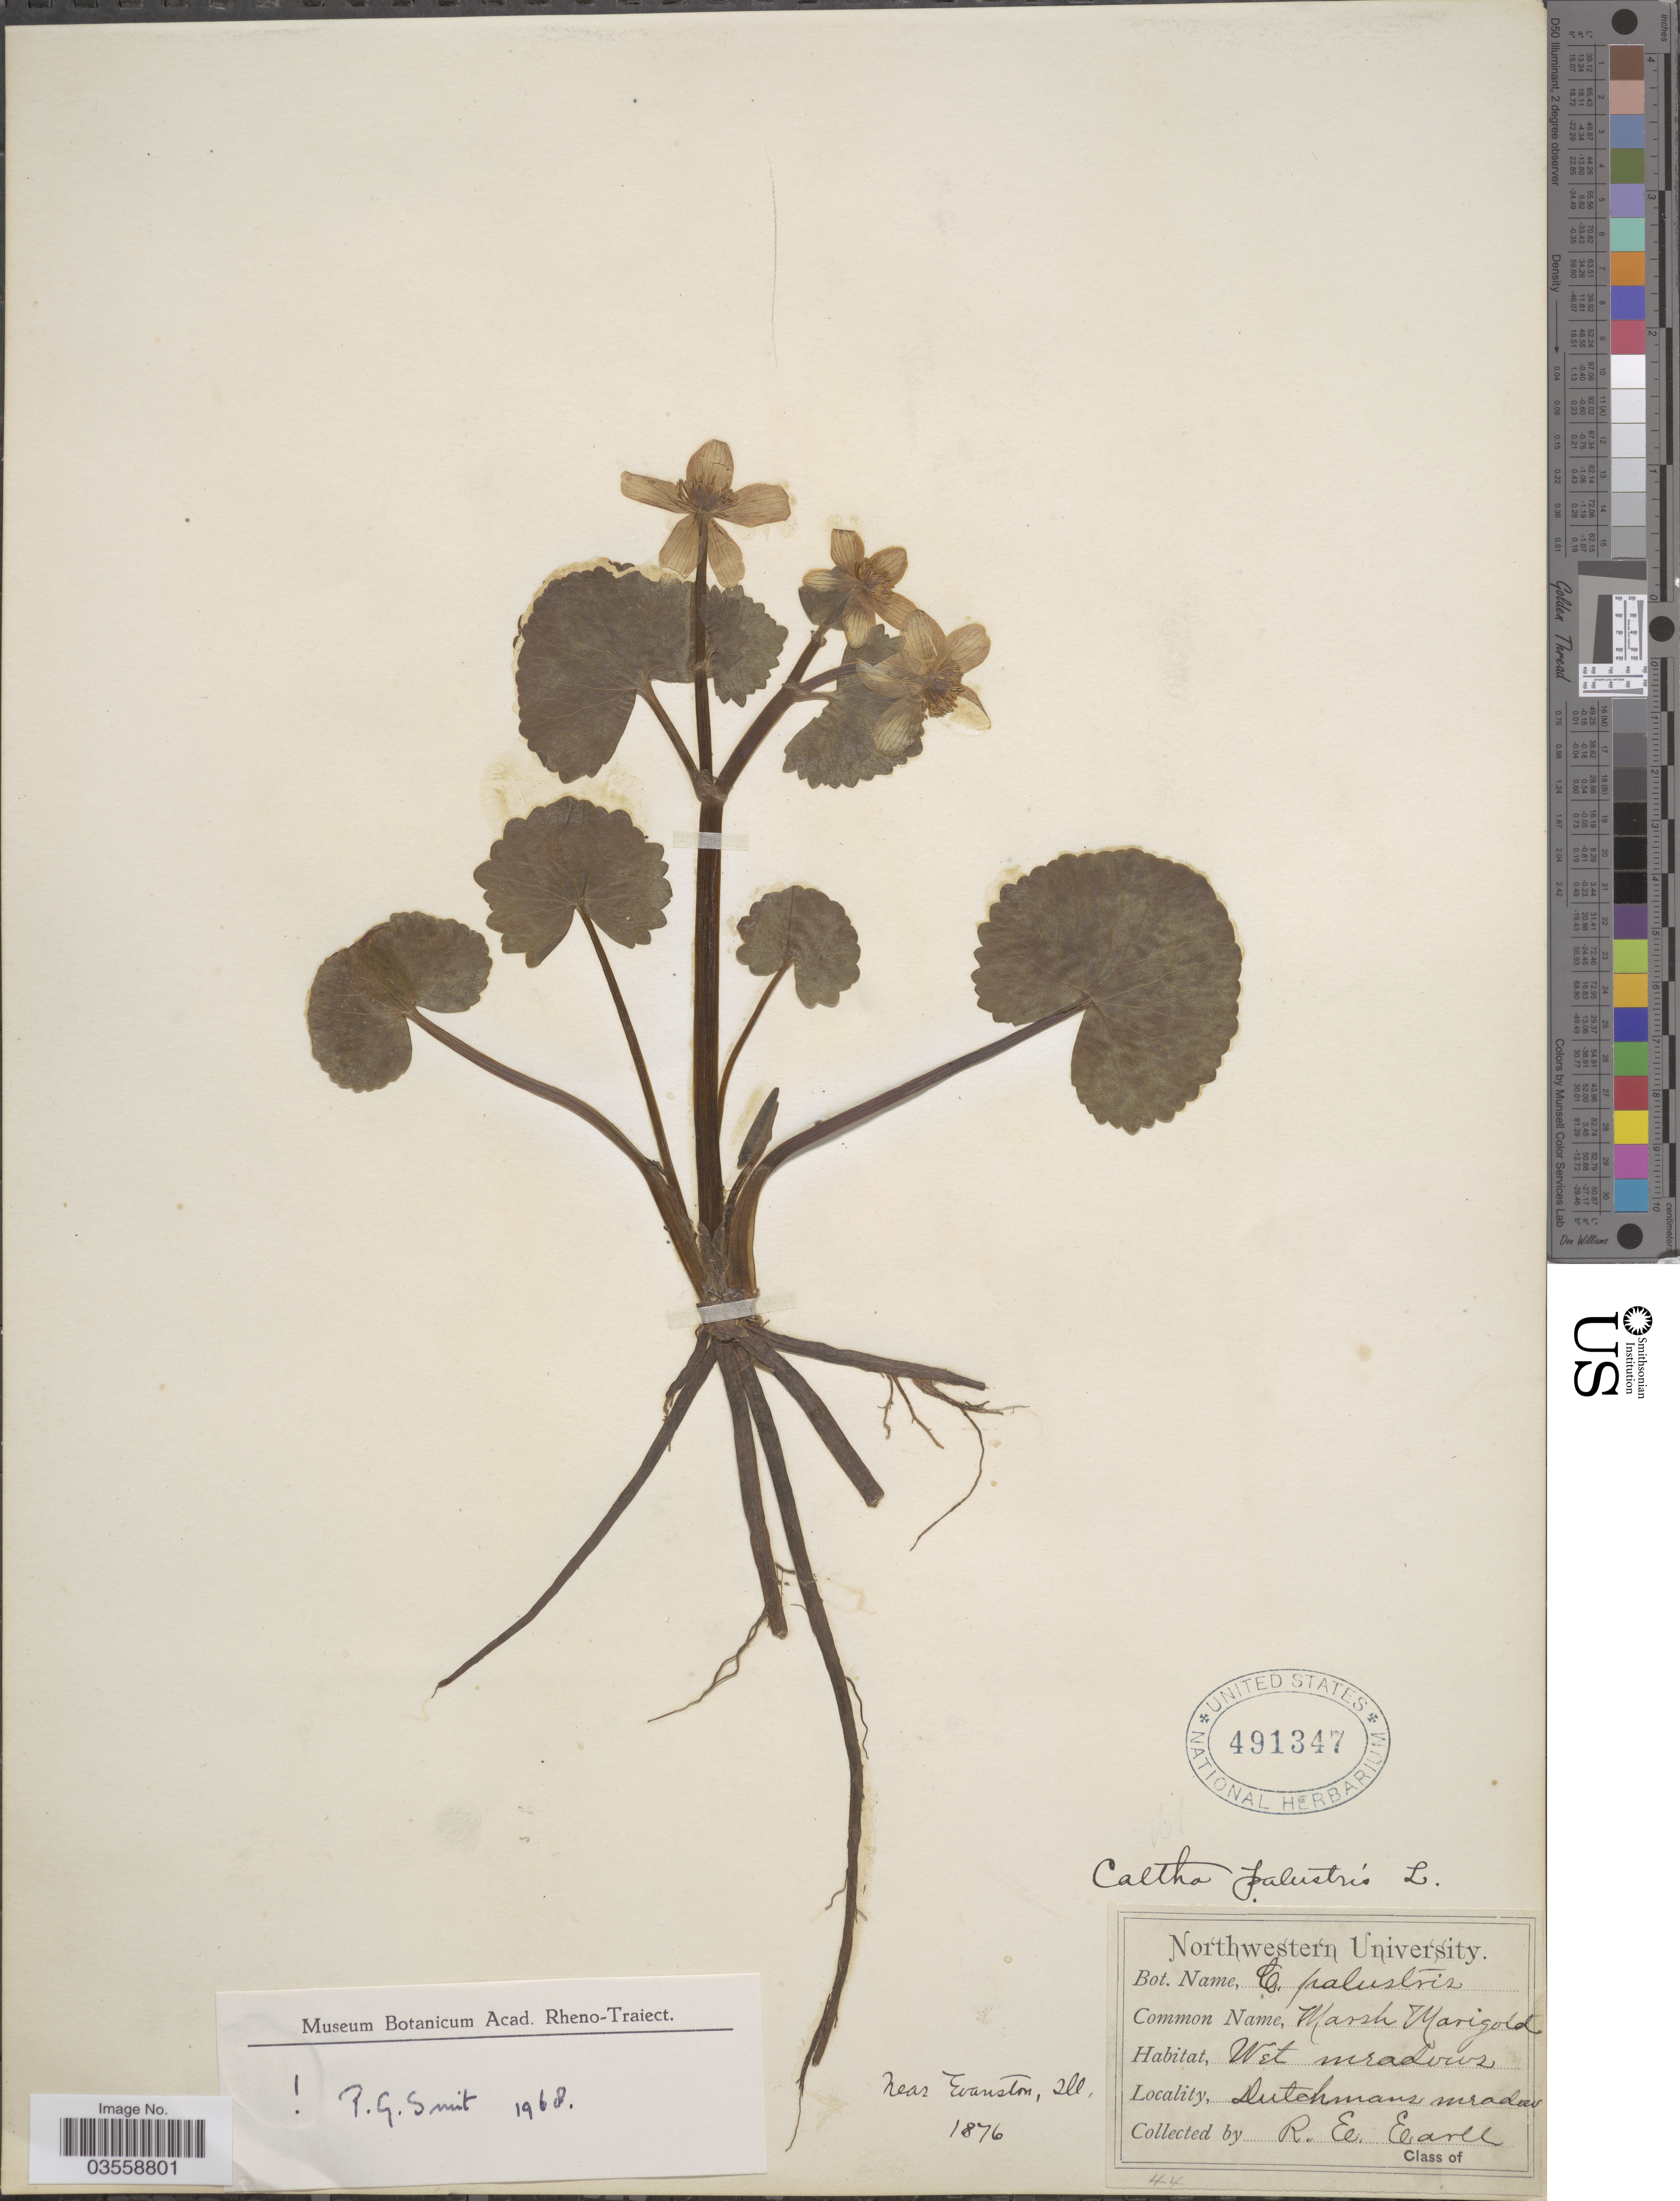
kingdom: Plantae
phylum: Tracheophyta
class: Magnoliopsida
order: Ranunculales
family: Ranunculaceae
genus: Caltha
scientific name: Caltha palustris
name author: L.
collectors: R. Earll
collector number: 44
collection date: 1876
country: United States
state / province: Illinois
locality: Near Evanston. Dutchmans meadow.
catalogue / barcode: US 491347